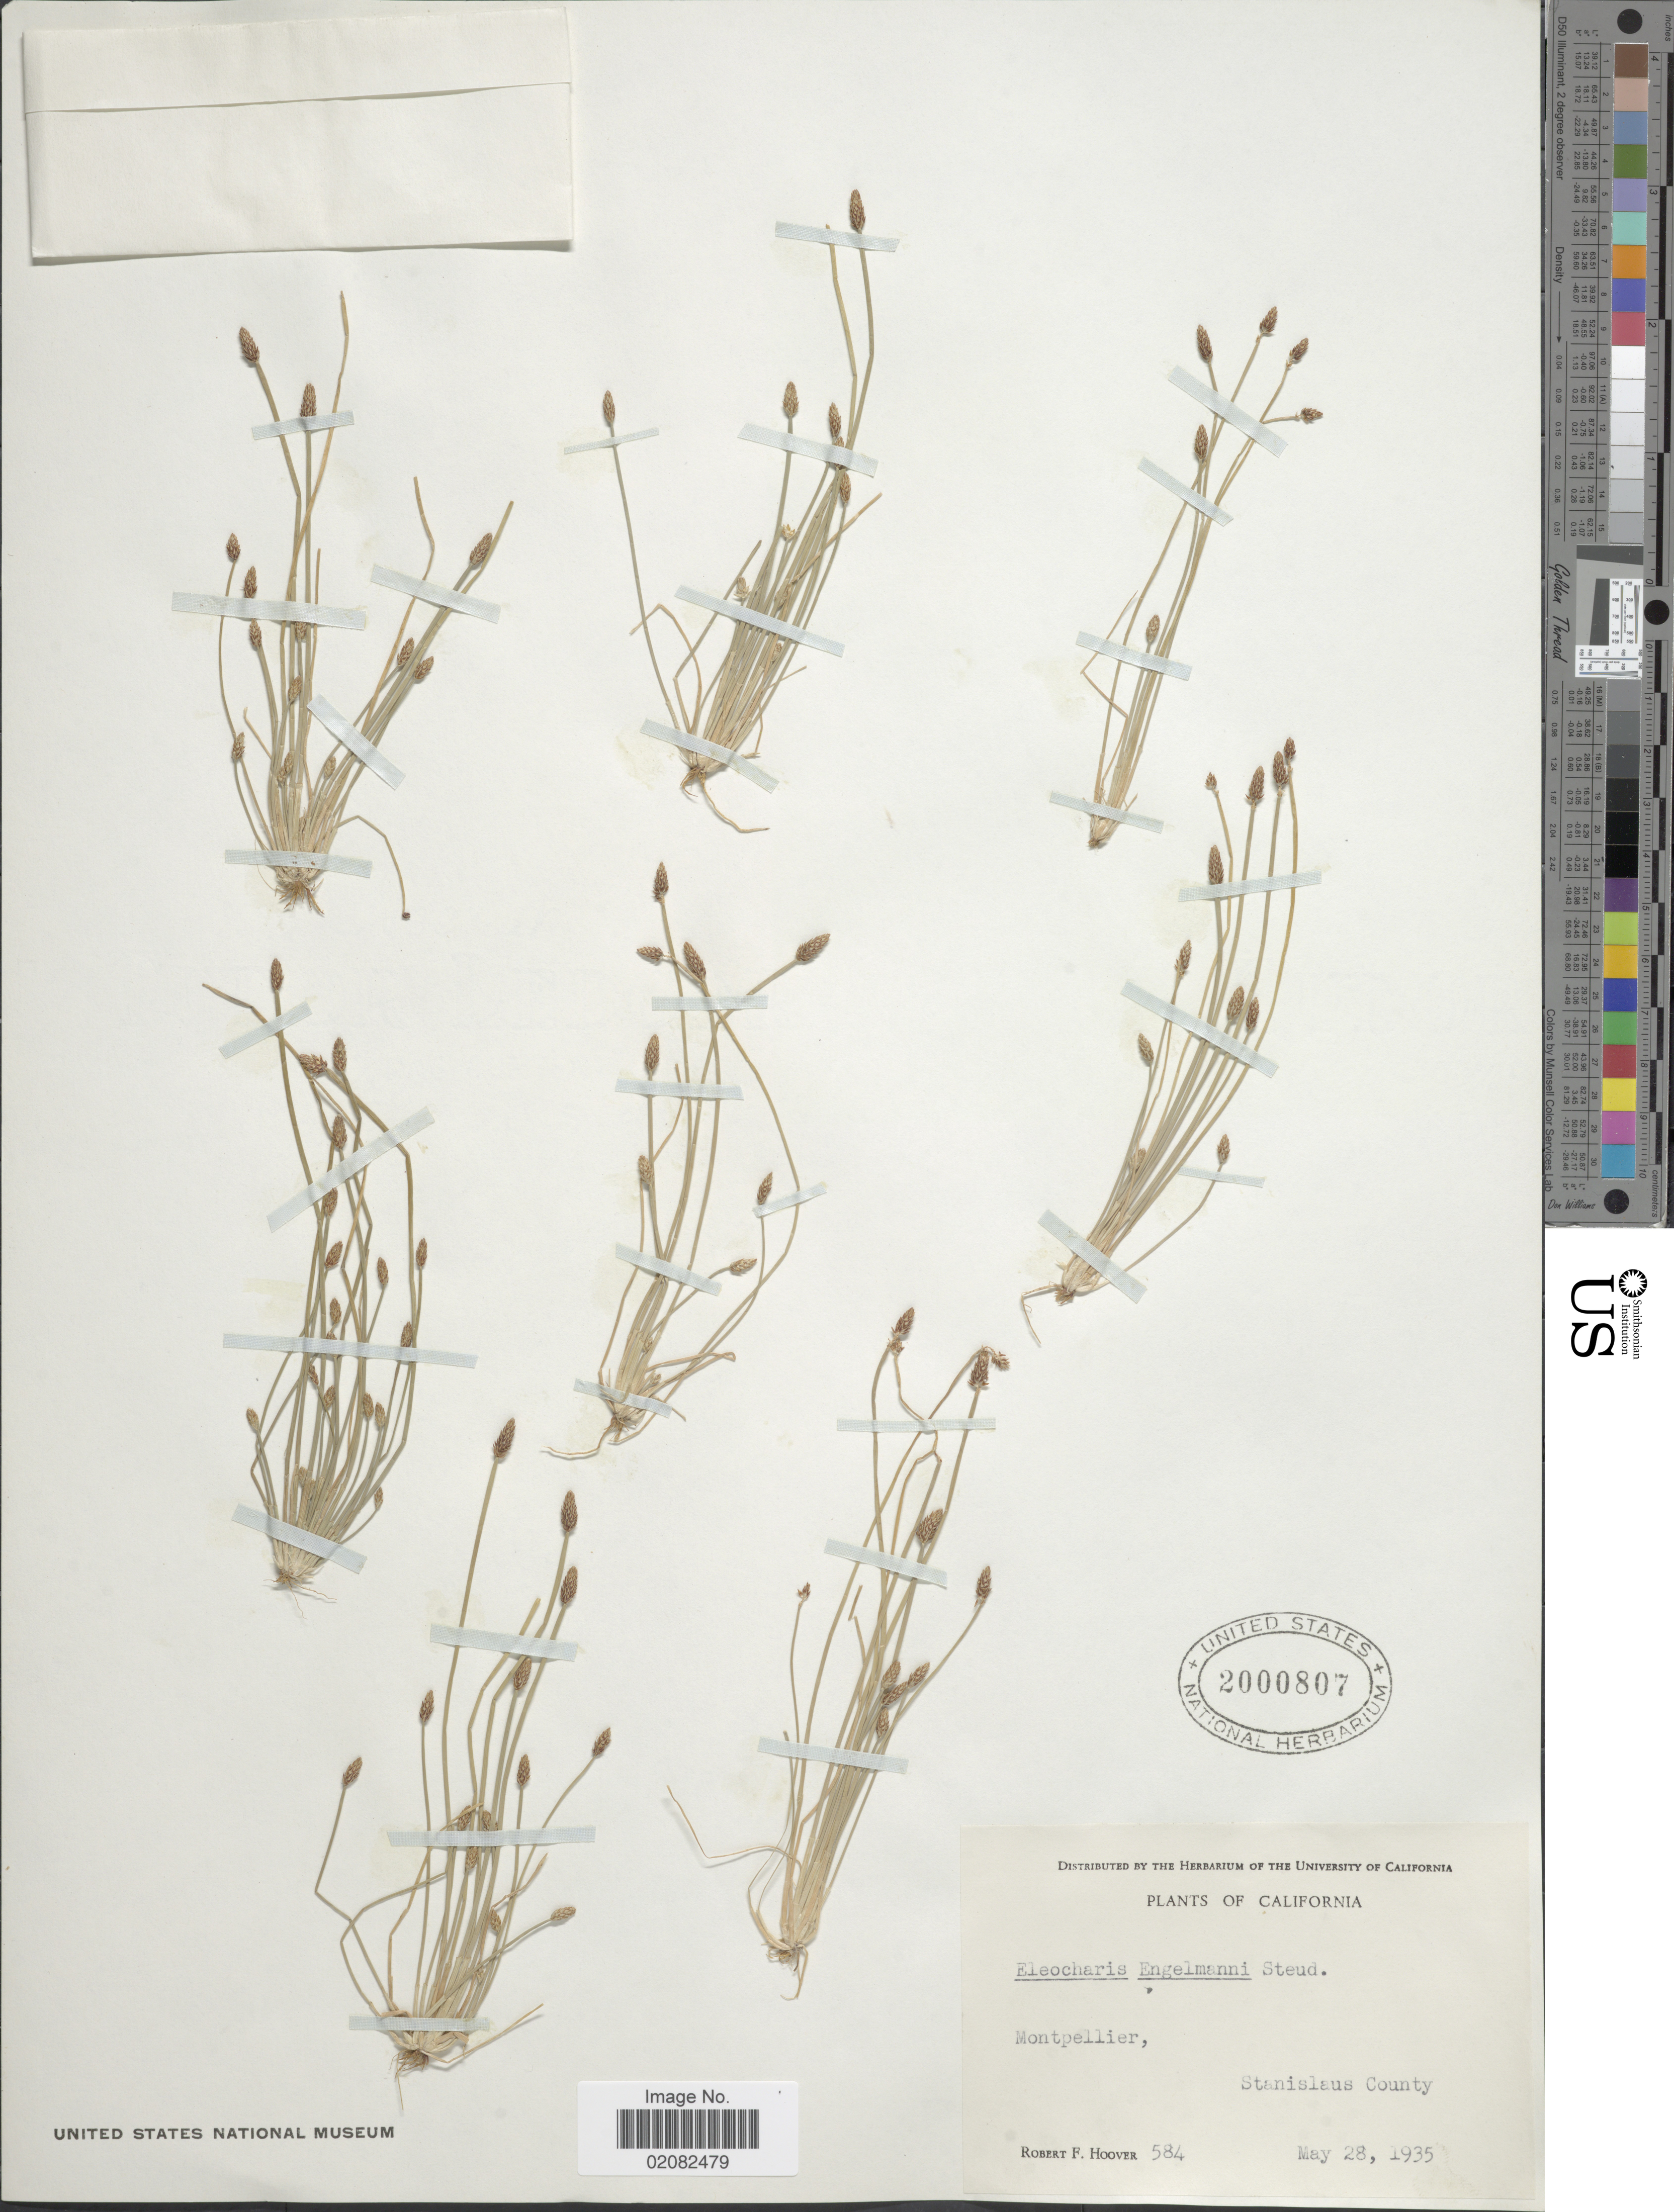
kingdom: Plantae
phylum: Tracheophyta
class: Liliopsida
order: Poales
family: Cyperaceae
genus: Eleocharis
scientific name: Eleocharis engelmannii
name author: Steud.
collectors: R. F. Hoover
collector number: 584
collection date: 1935-05-28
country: United States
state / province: California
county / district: Stanislaus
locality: Montpellier, Stanislaus County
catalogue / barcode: US 2000807